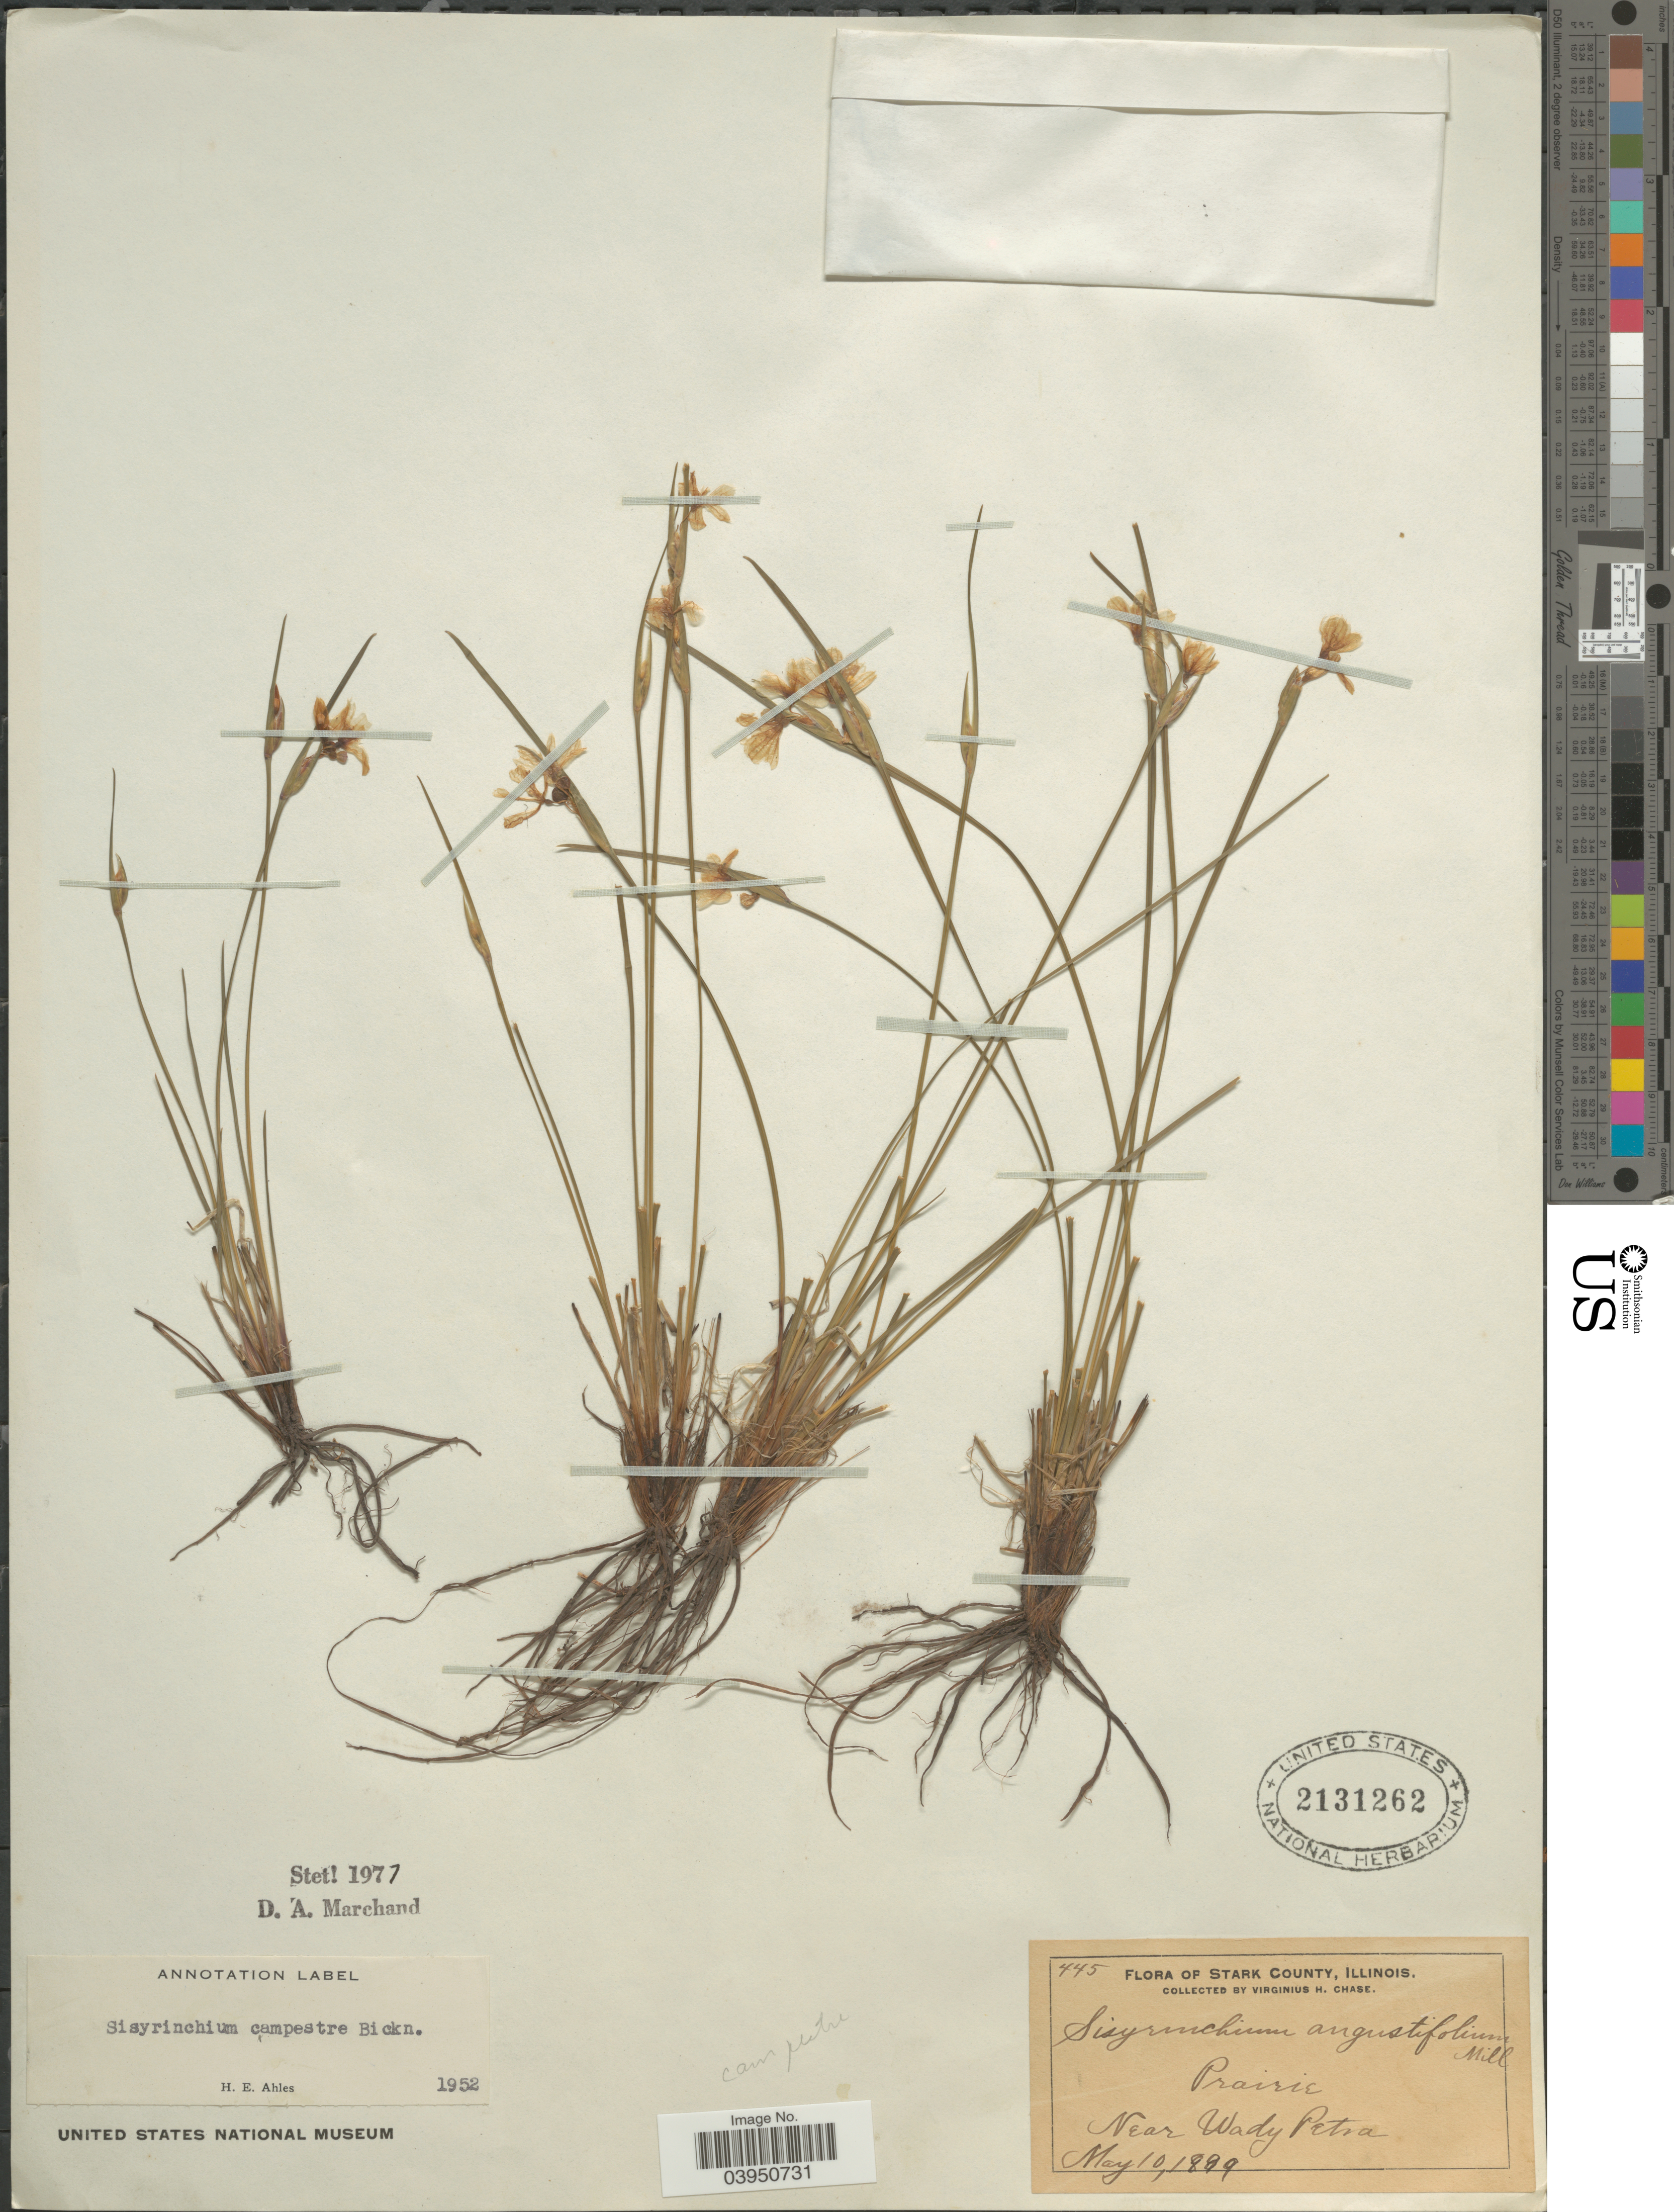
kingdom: Plantae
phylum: Tracheophyta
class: Liliopsida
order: Asparagales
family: Iridaceae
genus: Sisyrinchium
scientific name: Sisyrinchium campestre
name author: E.P. Bicknell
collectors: V. H. Chase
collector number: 445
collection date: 1899-05-10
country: United States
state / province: Illinois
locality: Stark County. Near Wady Petra.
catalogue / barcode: US 2131262